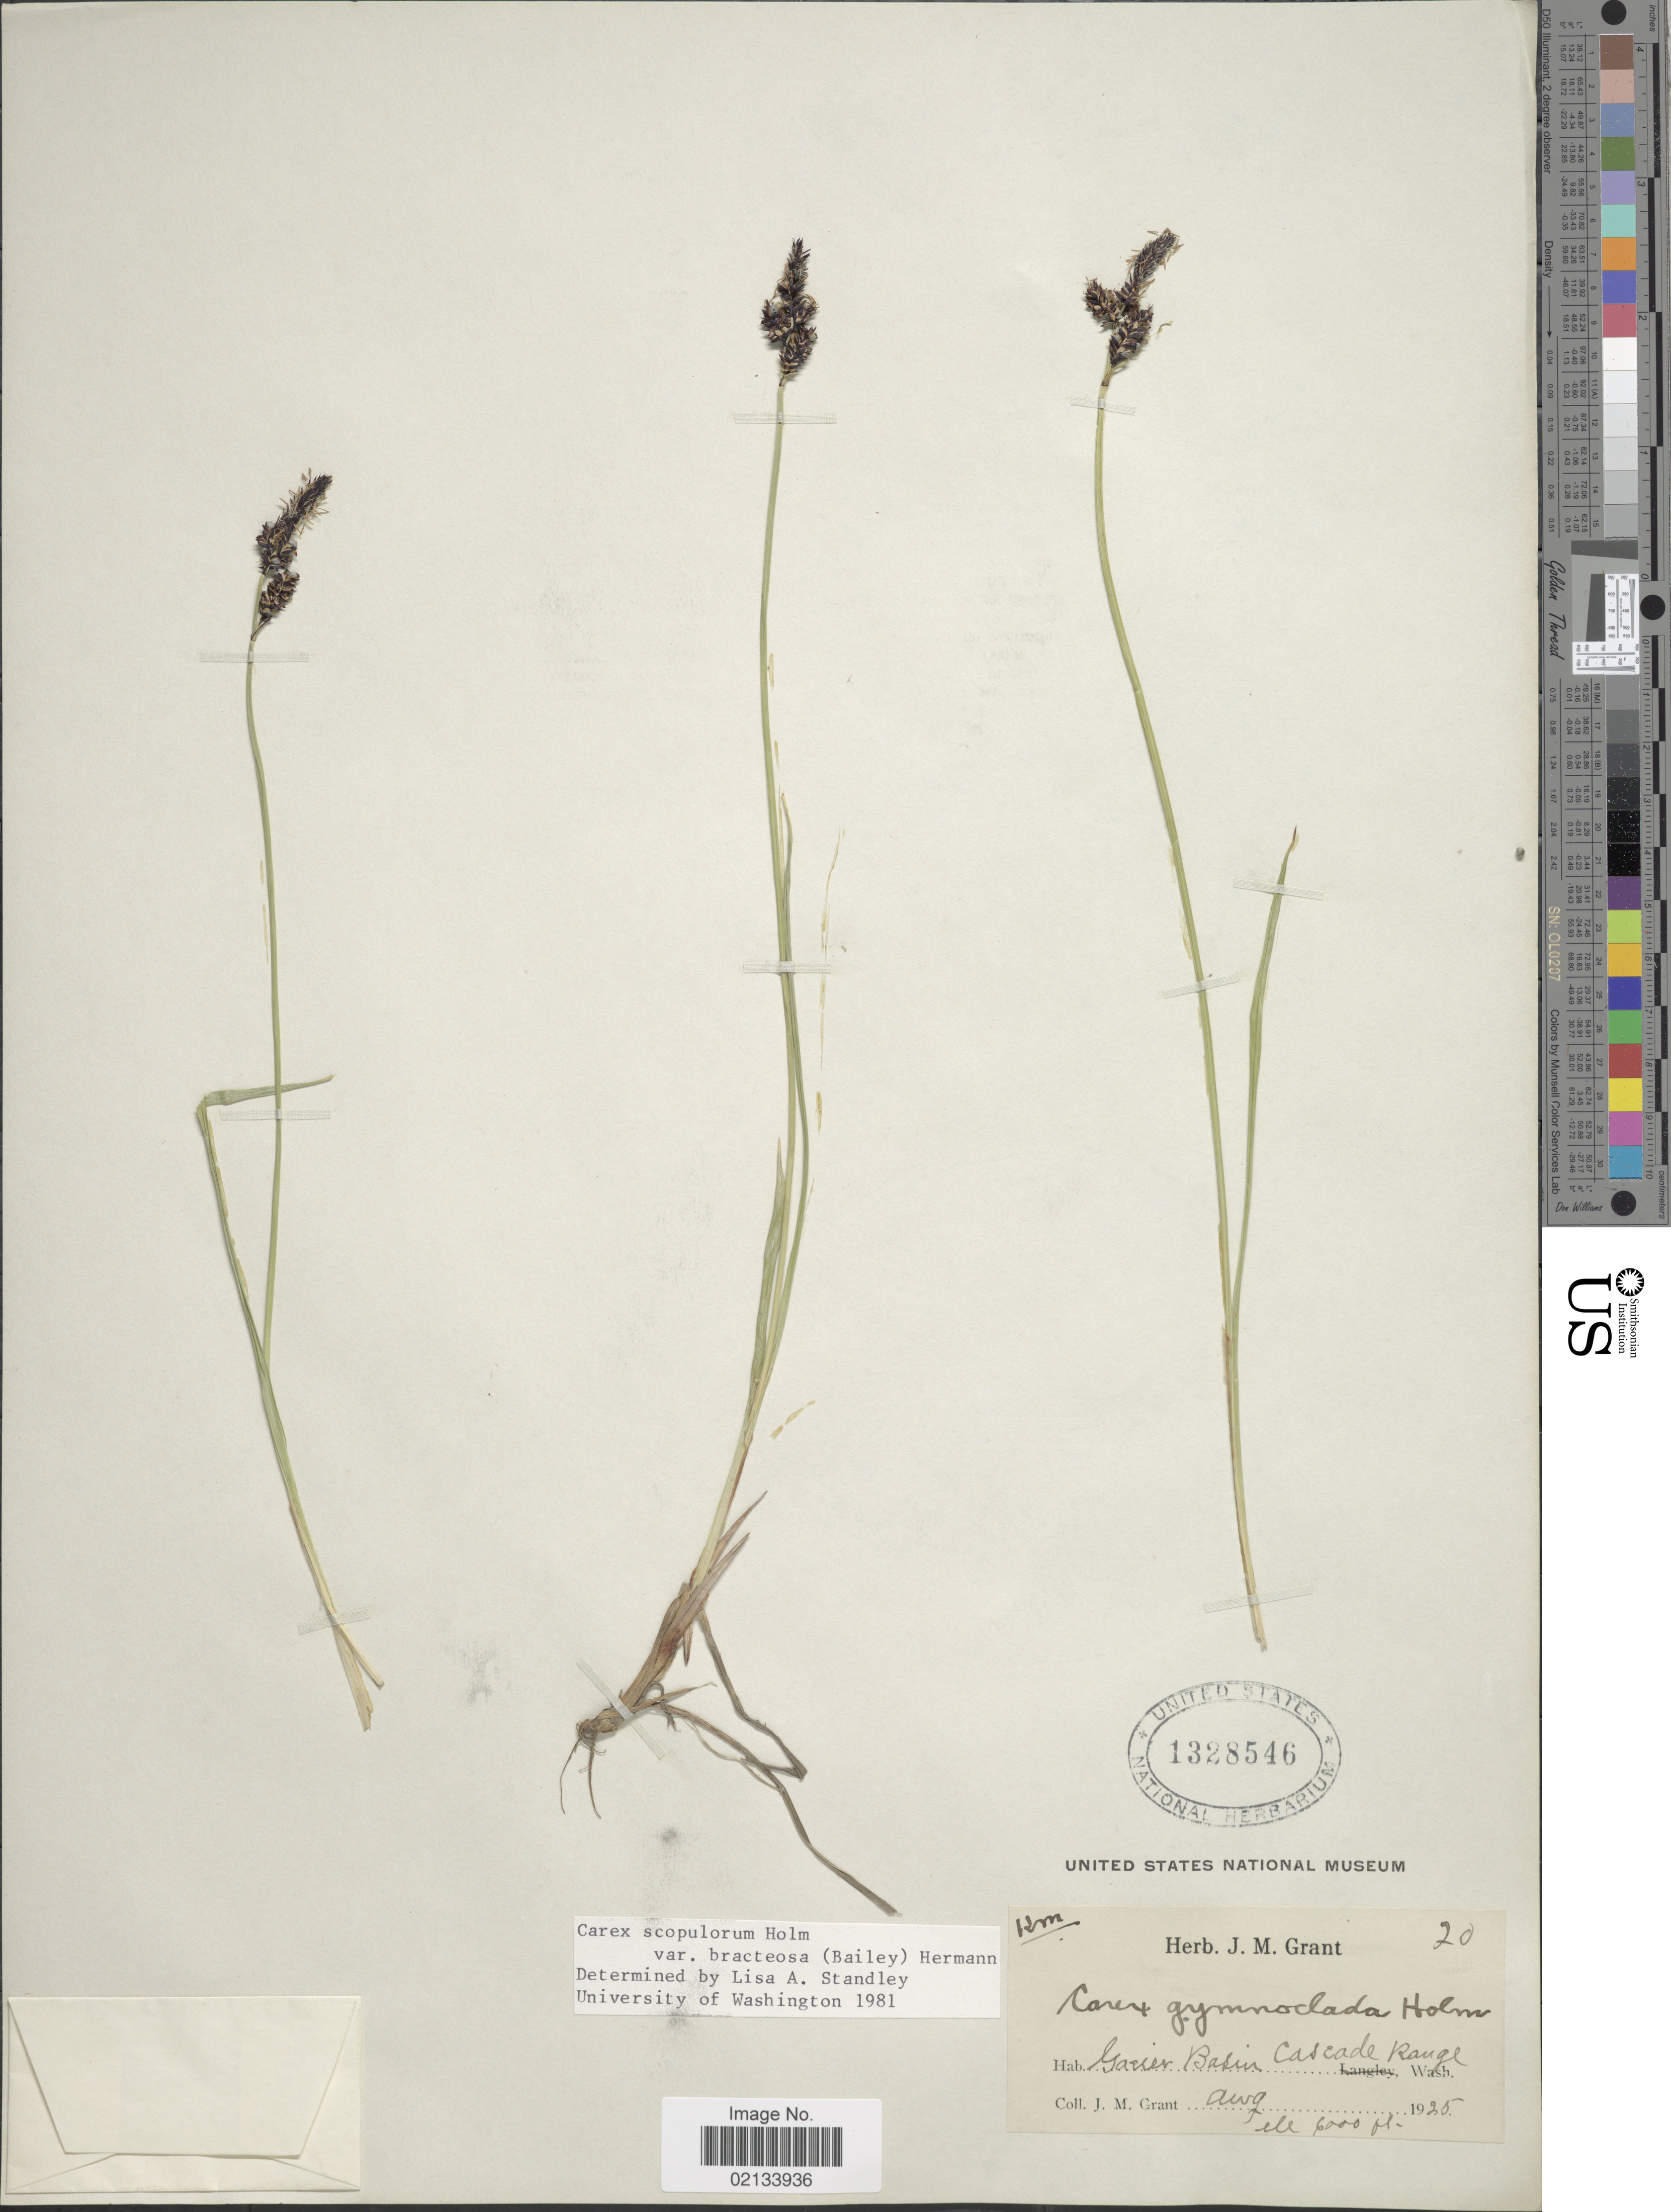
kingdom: Plantae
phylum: Tracheophyta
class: Liliopsida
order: Poales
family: Cyperaceae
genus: Carex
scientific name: Carex scopulorum var. bracteosa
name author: (L.H. Bailey) F.J. Herm.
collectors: J. M. Grant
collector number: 20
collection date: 1925-08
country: United States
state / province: Washington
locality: Gacier Basin Cascade Range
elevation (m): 1829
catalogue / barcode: US 1328546